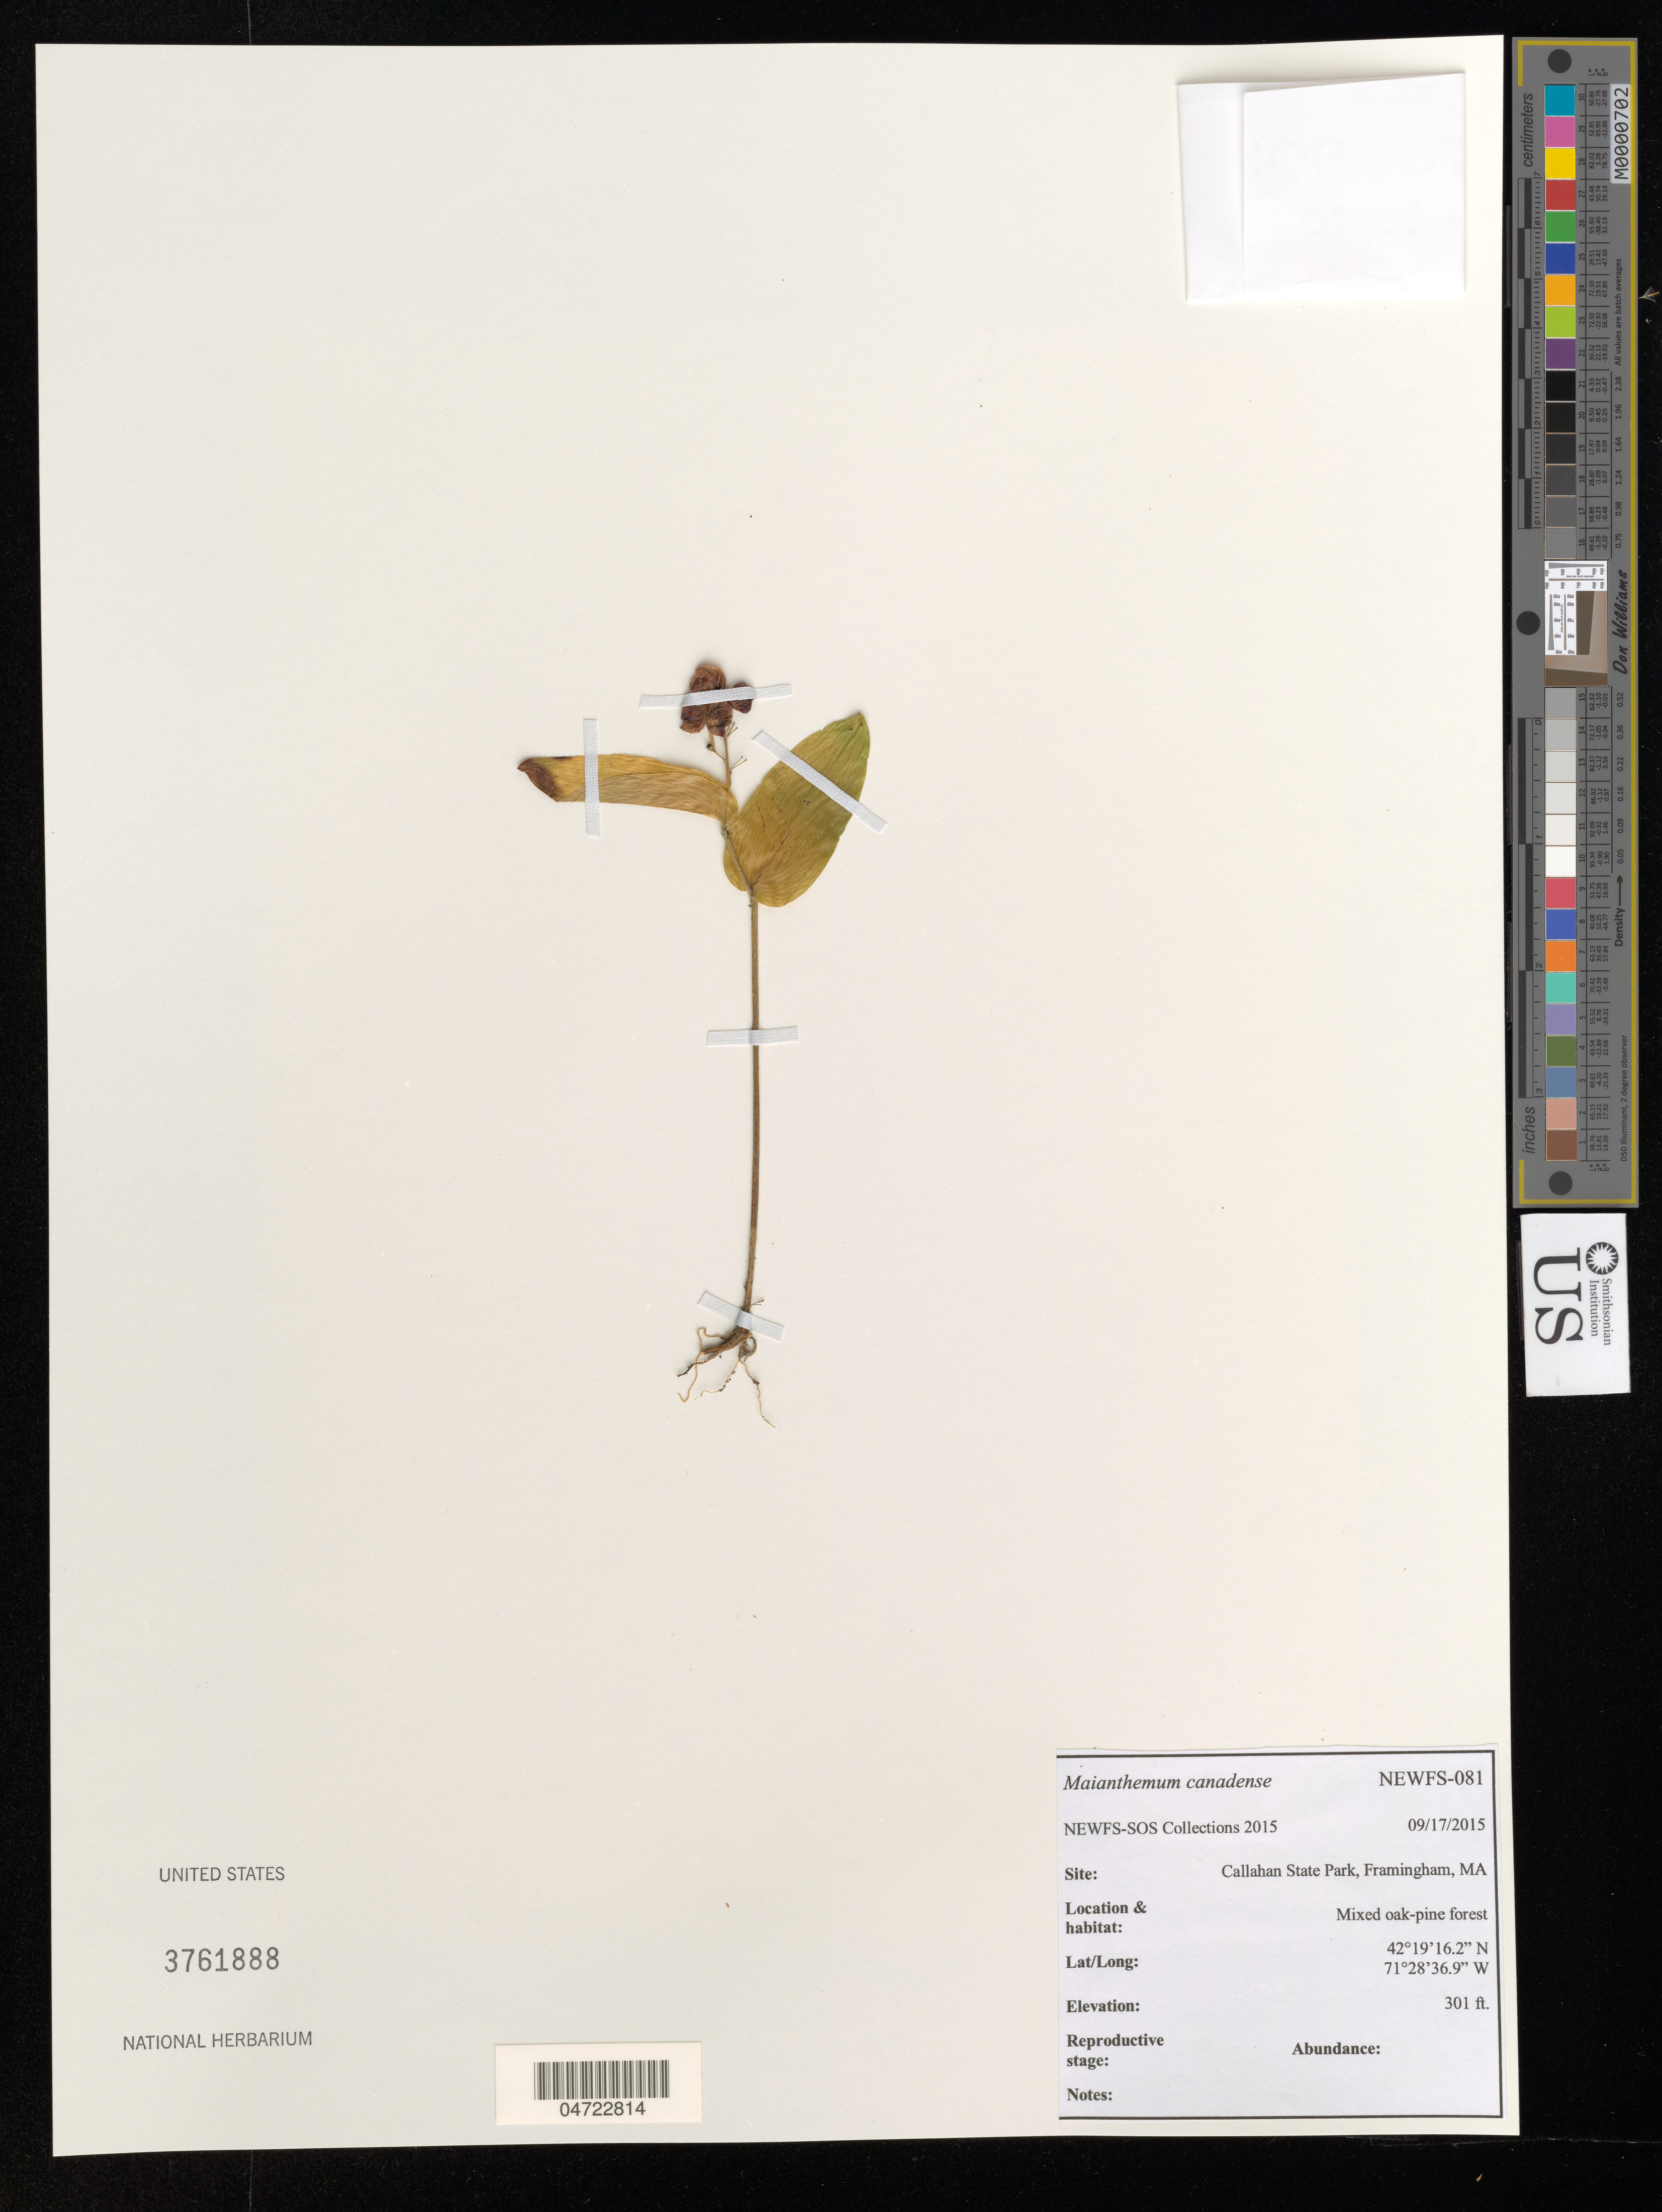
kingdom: Plantae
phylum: Tracheophyta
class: Liliopsida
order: Asparagales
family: Asparagaceae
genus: Maianthemum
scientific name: Maianthemum canadense var. canadense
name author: Desf.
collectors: NEWFS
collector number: NEWFS-081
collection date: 2015-09-17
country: United States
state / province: Massachusetts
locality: Callahan State Park, Framingham.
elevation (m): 92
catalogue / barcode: US 3761888